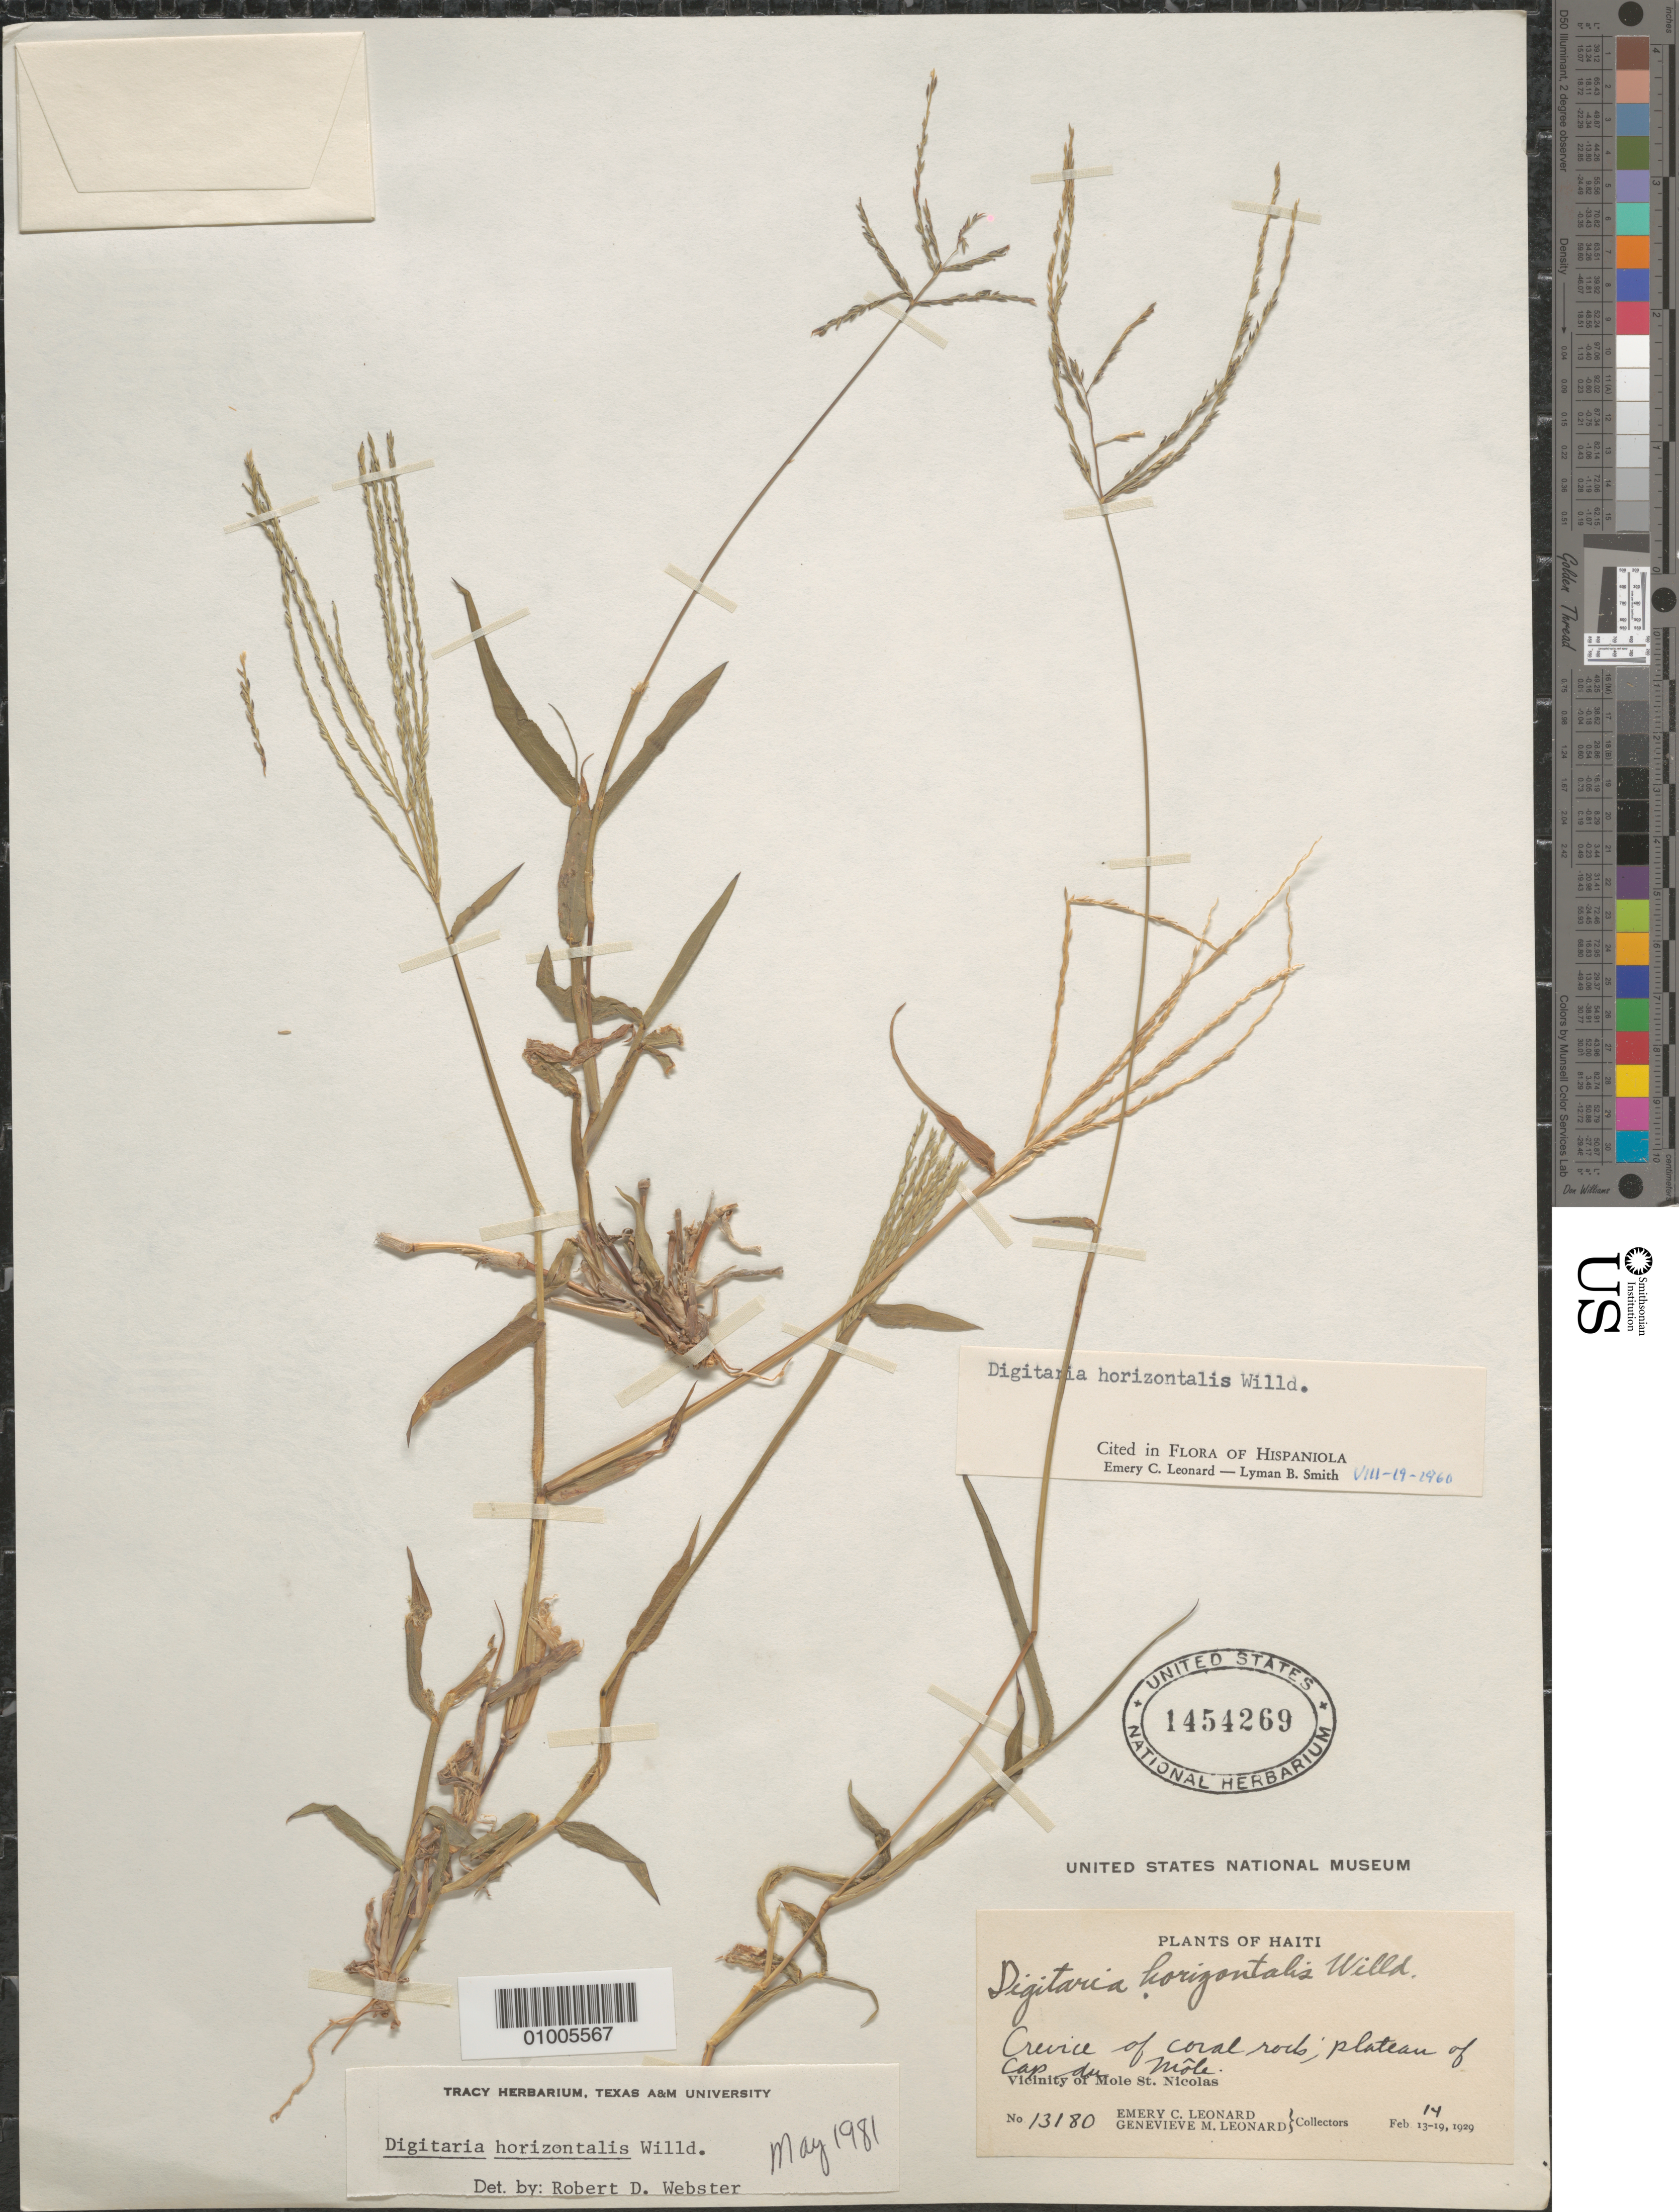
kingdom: Plantae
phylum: Tracheophyta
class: Liliopsida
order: Poales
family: Poaceae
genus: Digitaria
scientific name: Digitaria horizontalis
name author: Willd.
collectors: E. C. Leonard & G. M. Leonard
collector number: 13180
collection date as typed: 14 Feb 1929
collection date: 1929-02-14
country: Haiti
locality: Vicinity of Mole St. Nicolas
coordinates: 0 N, 0 E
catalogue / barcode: US 1454269